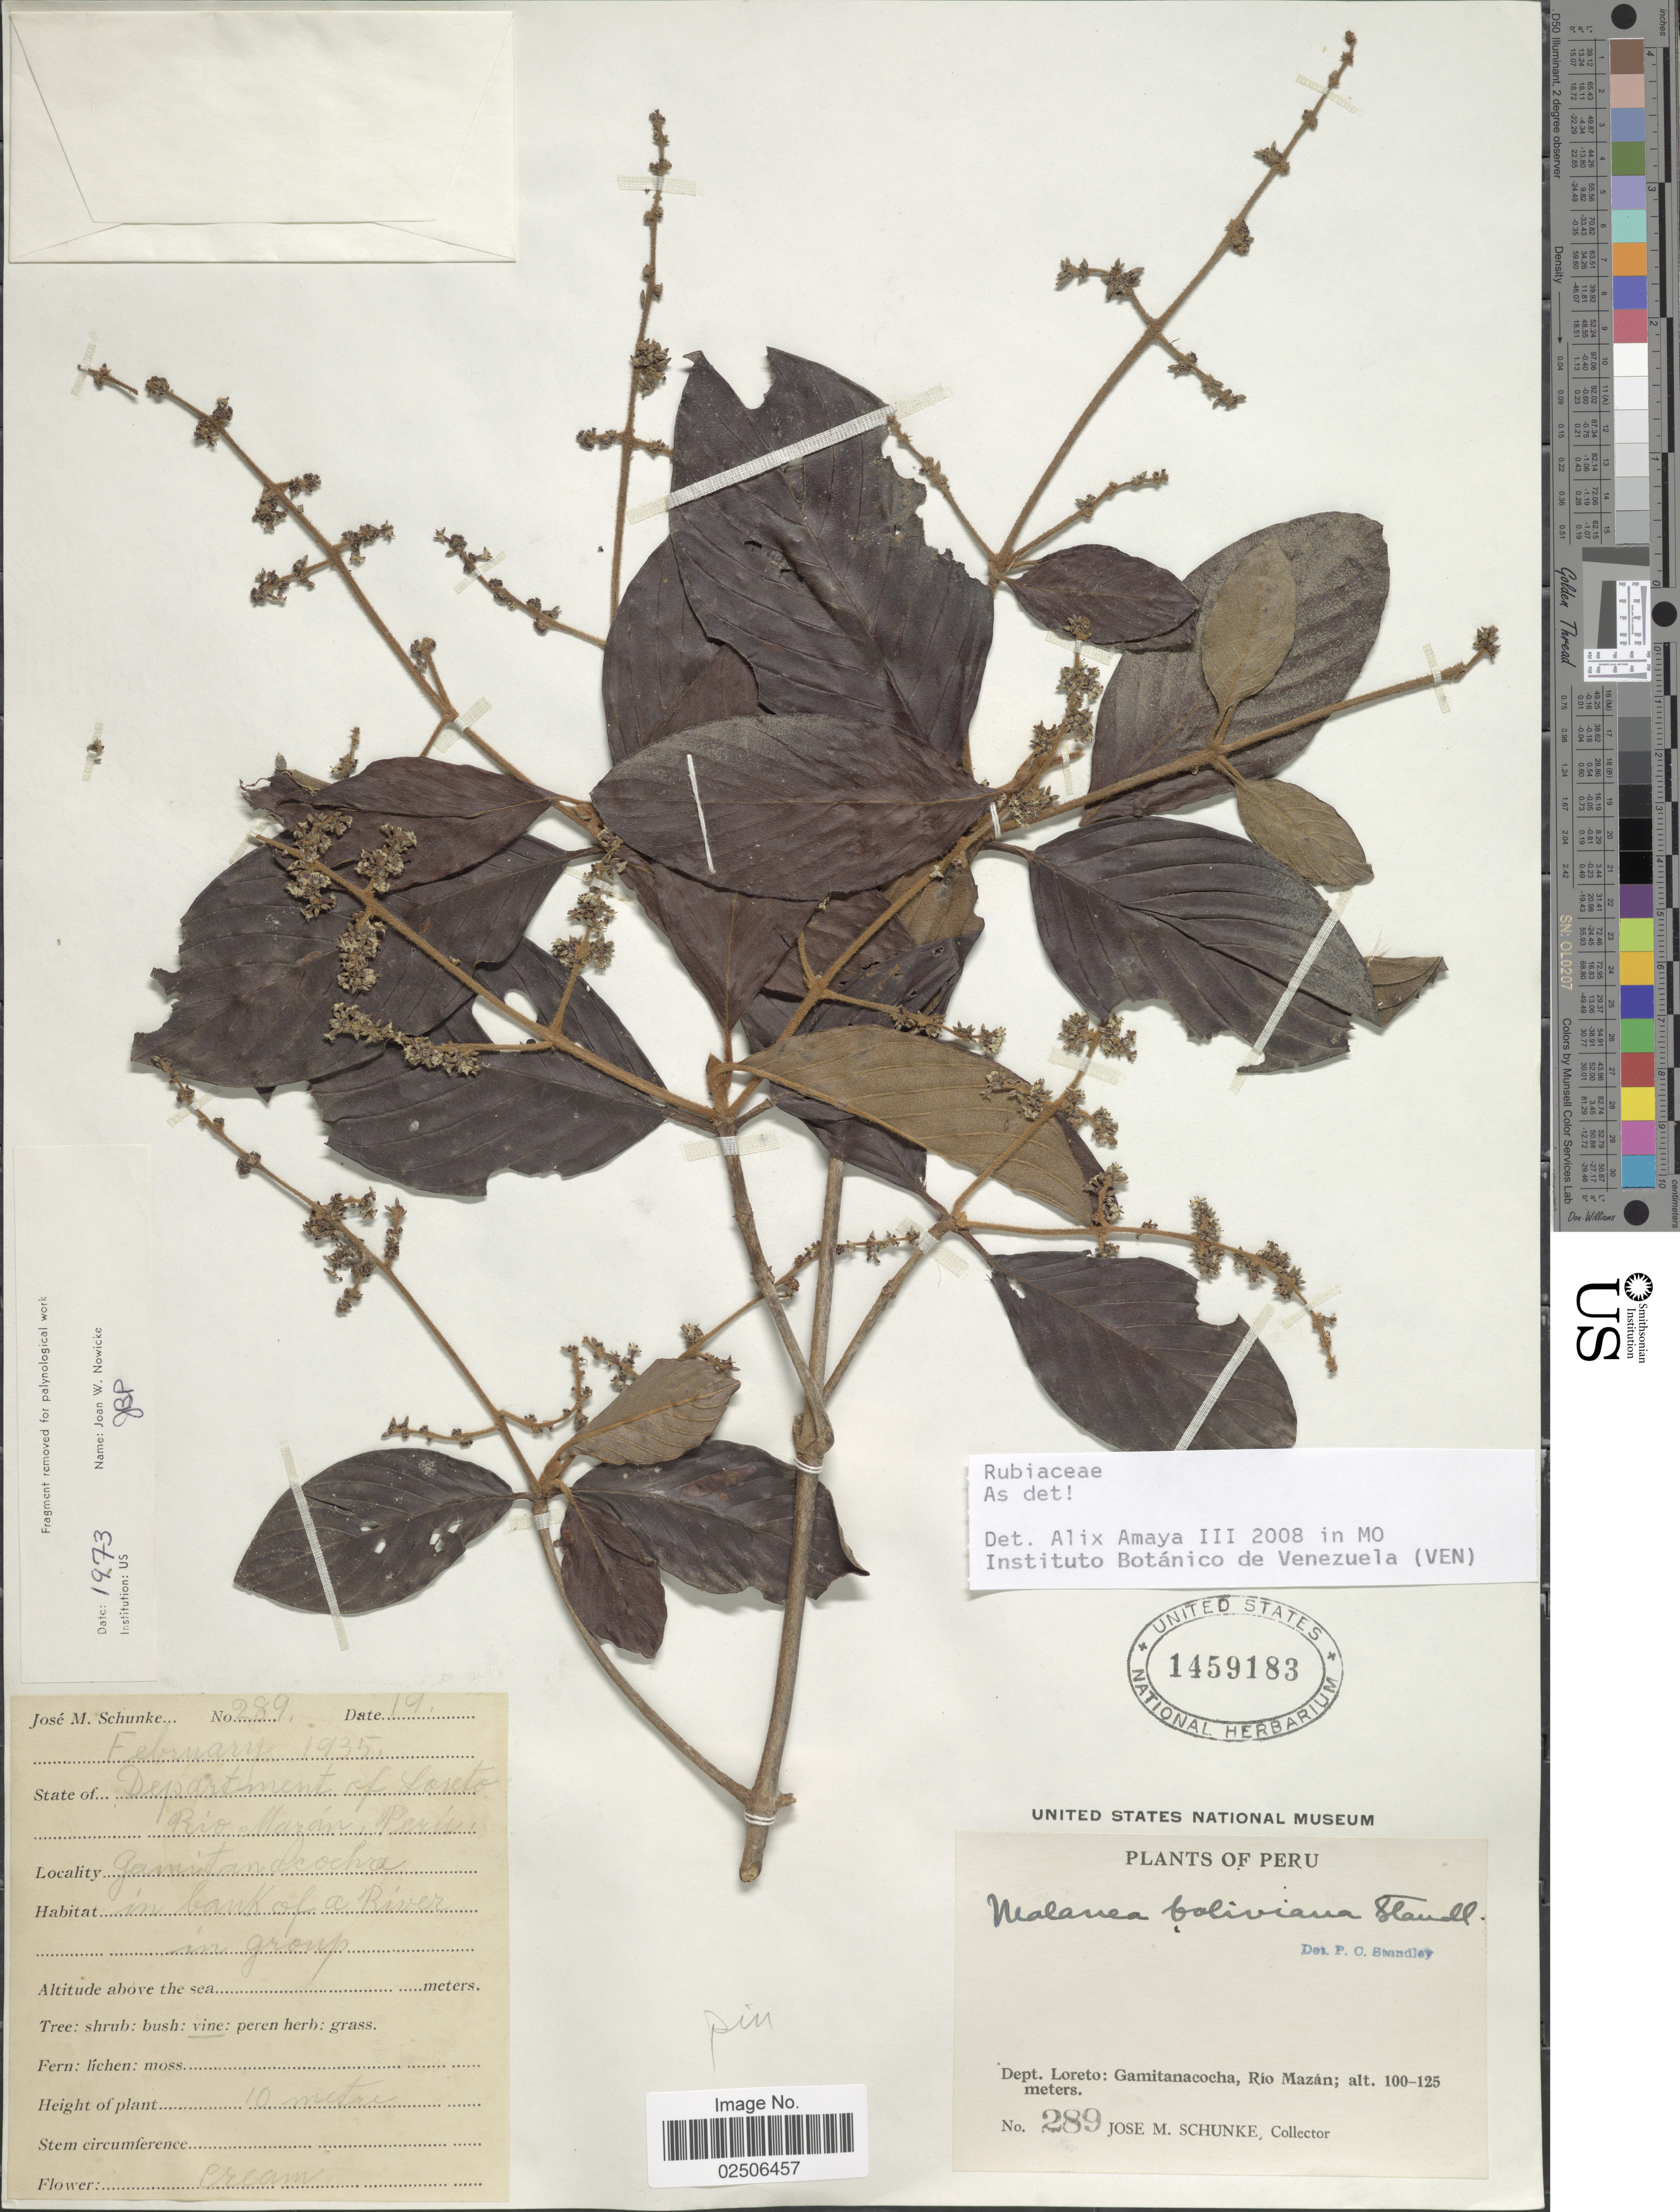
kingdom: Plantae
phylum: Tracheophyta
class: Magnoliopsida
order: Gentianales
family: Rubiaceae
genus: Malanea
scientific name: Malanea boliviana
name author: Standl.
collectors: J. M. Schunke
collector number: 289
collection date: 1935-02-19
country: Peru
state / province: Loreto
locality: Gamitanacocha, Rio Mazan, in bank of a River in group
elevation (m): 100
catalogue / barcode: US 1459183